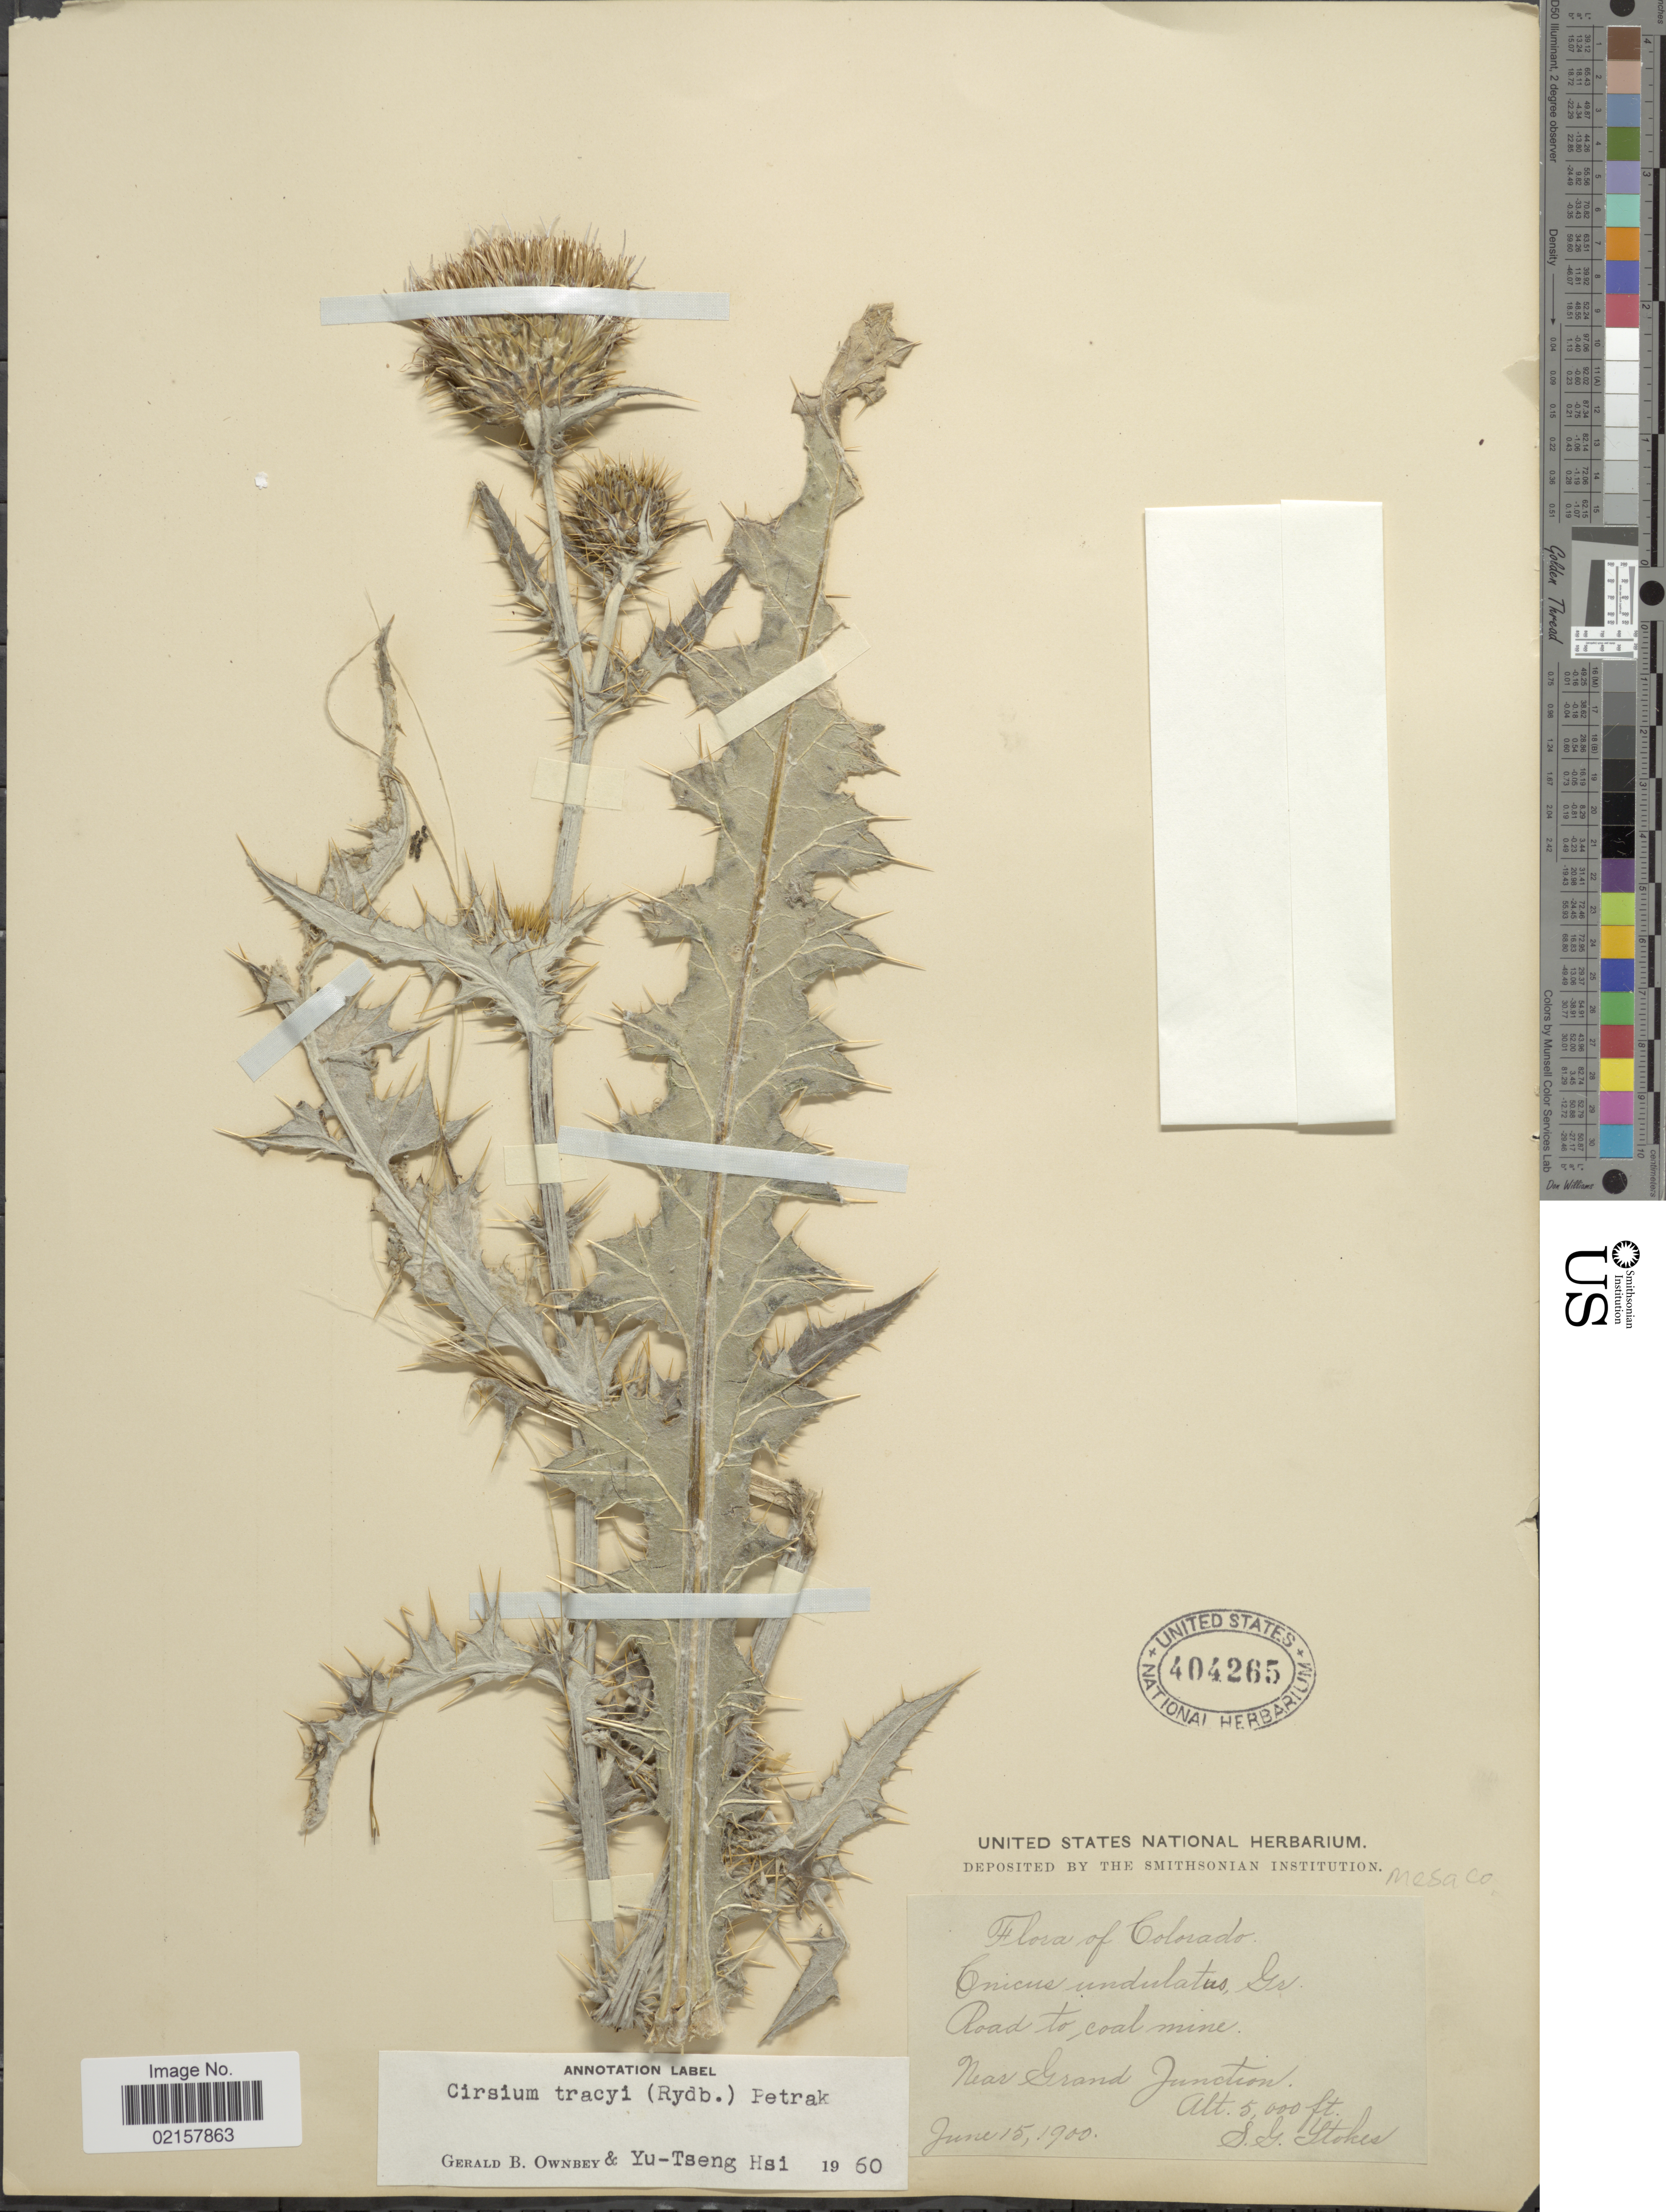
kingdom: Plantae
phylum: Tracheophyta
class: Magnoliopsida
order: Asterales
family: Asteraceae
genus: Cirsium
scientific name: Cirsium tracyi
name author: (Rydb.) Petr.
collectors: S. G. Stokes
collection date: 1900-06-15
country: United States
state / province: Colorado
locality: Road to coal mine, near Grand Junction, Mesa Co.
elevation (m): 1524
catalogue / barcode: US 404265